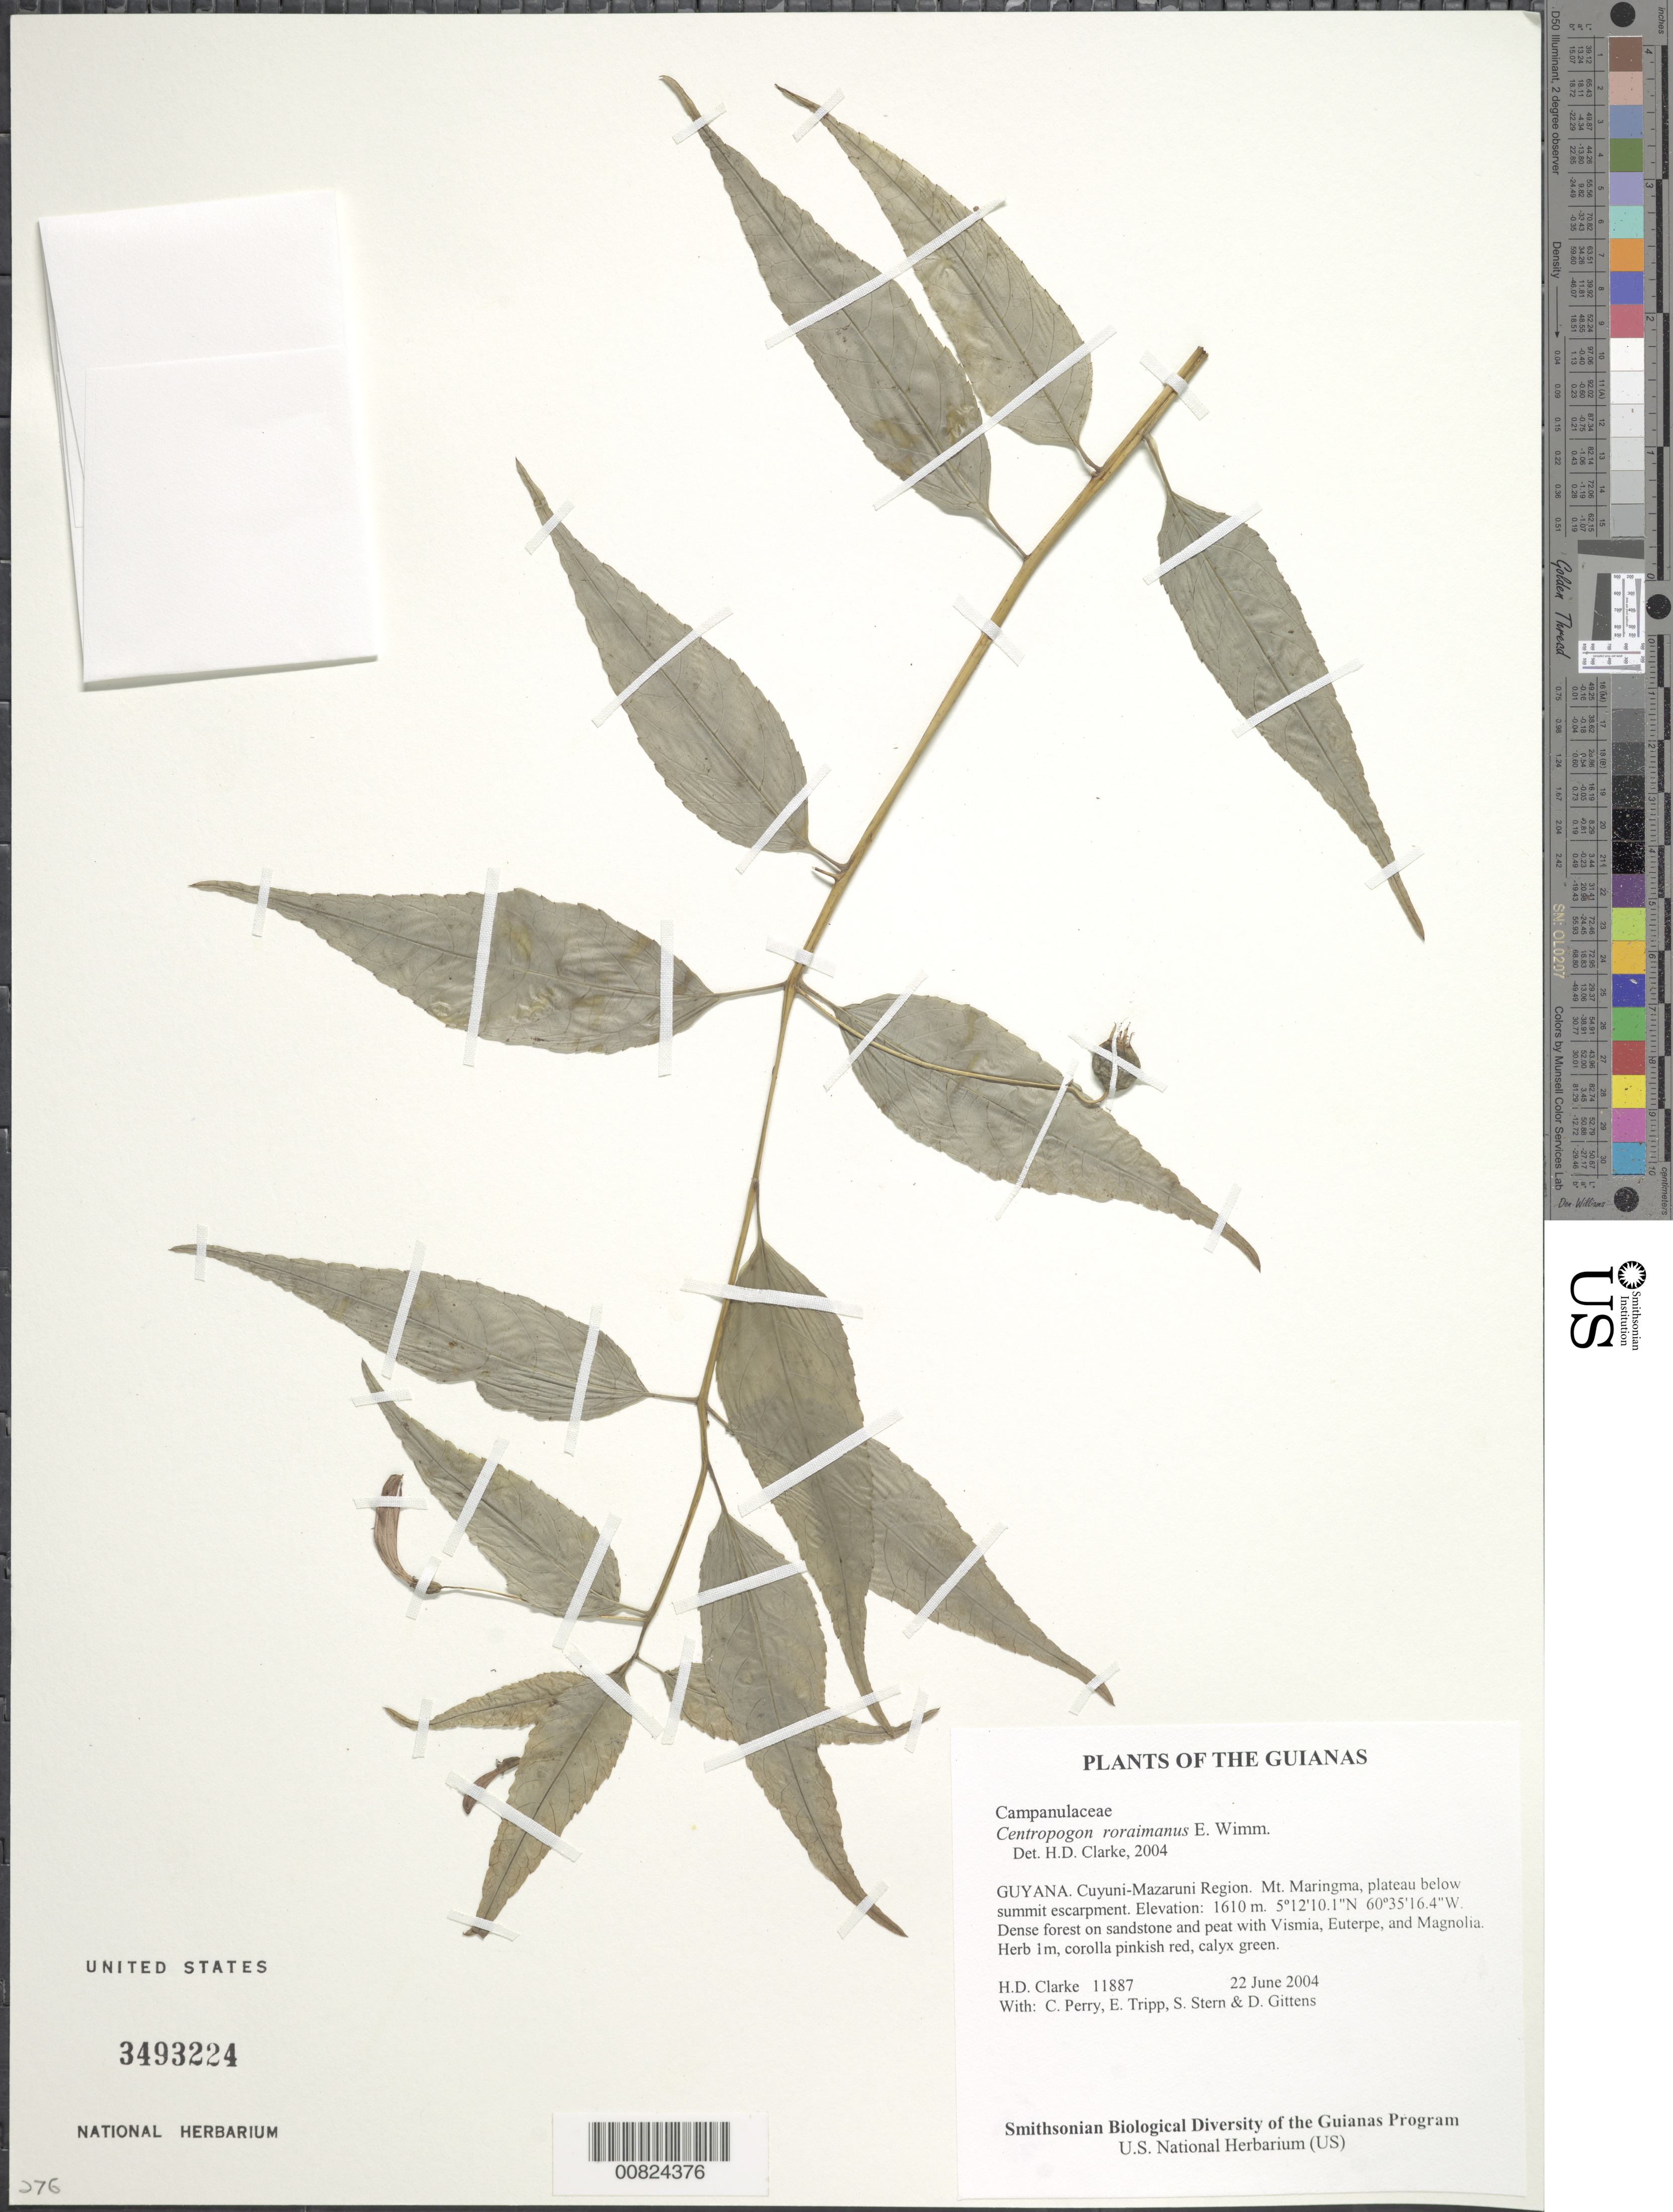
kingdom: Plantae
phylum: Tracheophyta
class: Magnoliopsida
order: Asterales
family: Campanulaceae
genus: Centropogon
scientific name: Centropogon roraimanus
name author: E. Wimm.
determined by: Clarke, H. D., University of North Carolina (Asheville)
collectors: H. D. Clarke, C. Perry, E. Tripp, S. R. Stern & D. Gittens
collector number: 11887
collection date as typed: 22 June 2004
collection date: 2004-06-22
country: Guyana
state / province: Cuyuni-Mazaruni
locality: Mt. Maringma, plateau below summit escarpment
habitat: Dense forest on sandstone and peat with Vismia, Euterpe, and Magnolia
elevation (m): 1610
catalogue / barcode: US 3493224